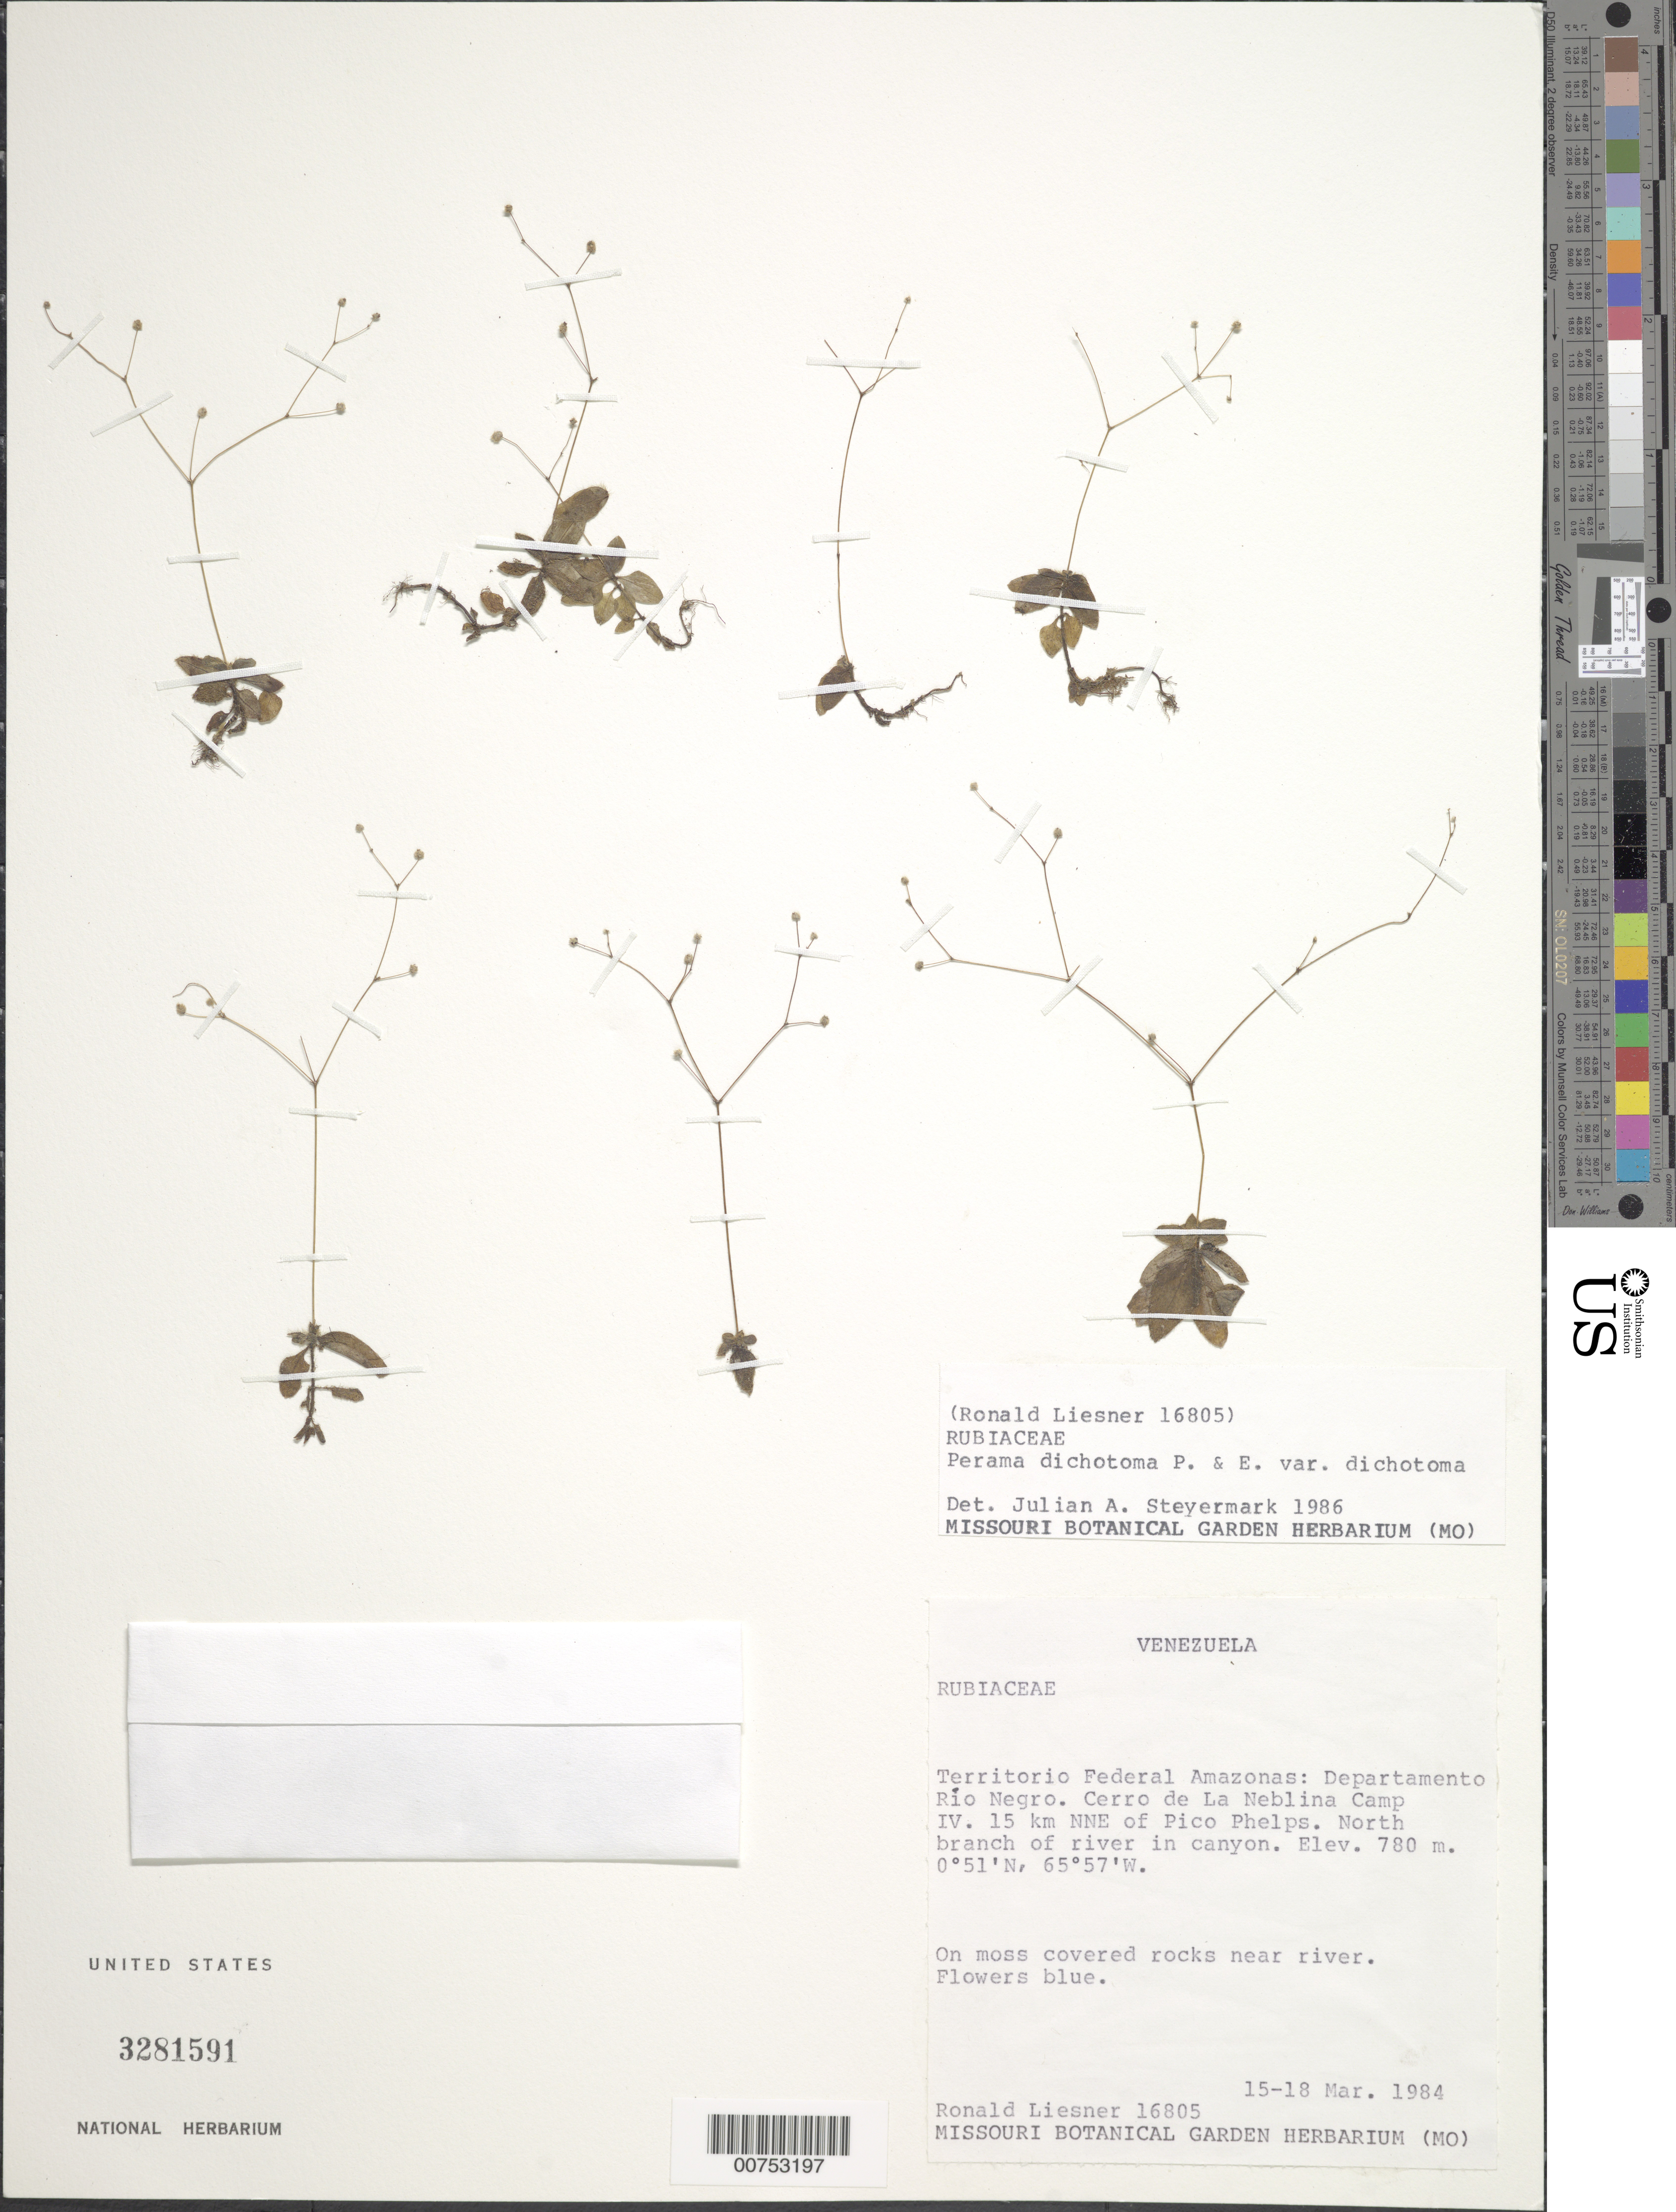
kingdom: Plantae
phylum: Tracheophyta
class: Magnoliopsida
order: Gentianales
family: Rubiaceae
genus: Perama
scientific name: Perama dichotoma var. dichotoma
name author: Poepp.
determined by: Steyermark, Julian A., (VEN)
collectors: R. L. Liesner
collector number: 16805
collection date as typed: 15-Mar-84 to 18-Mar-84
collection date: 1984-03-15/1984-03-18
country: Venezuela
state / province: Amazonas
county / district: Río Negro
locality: Cerro de La Neblina Camp IV, 15 km NNE of Pico Phelps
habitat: North branch of river in canyon; on moss covered rocks near river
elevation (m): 780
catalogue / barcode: US 3281591